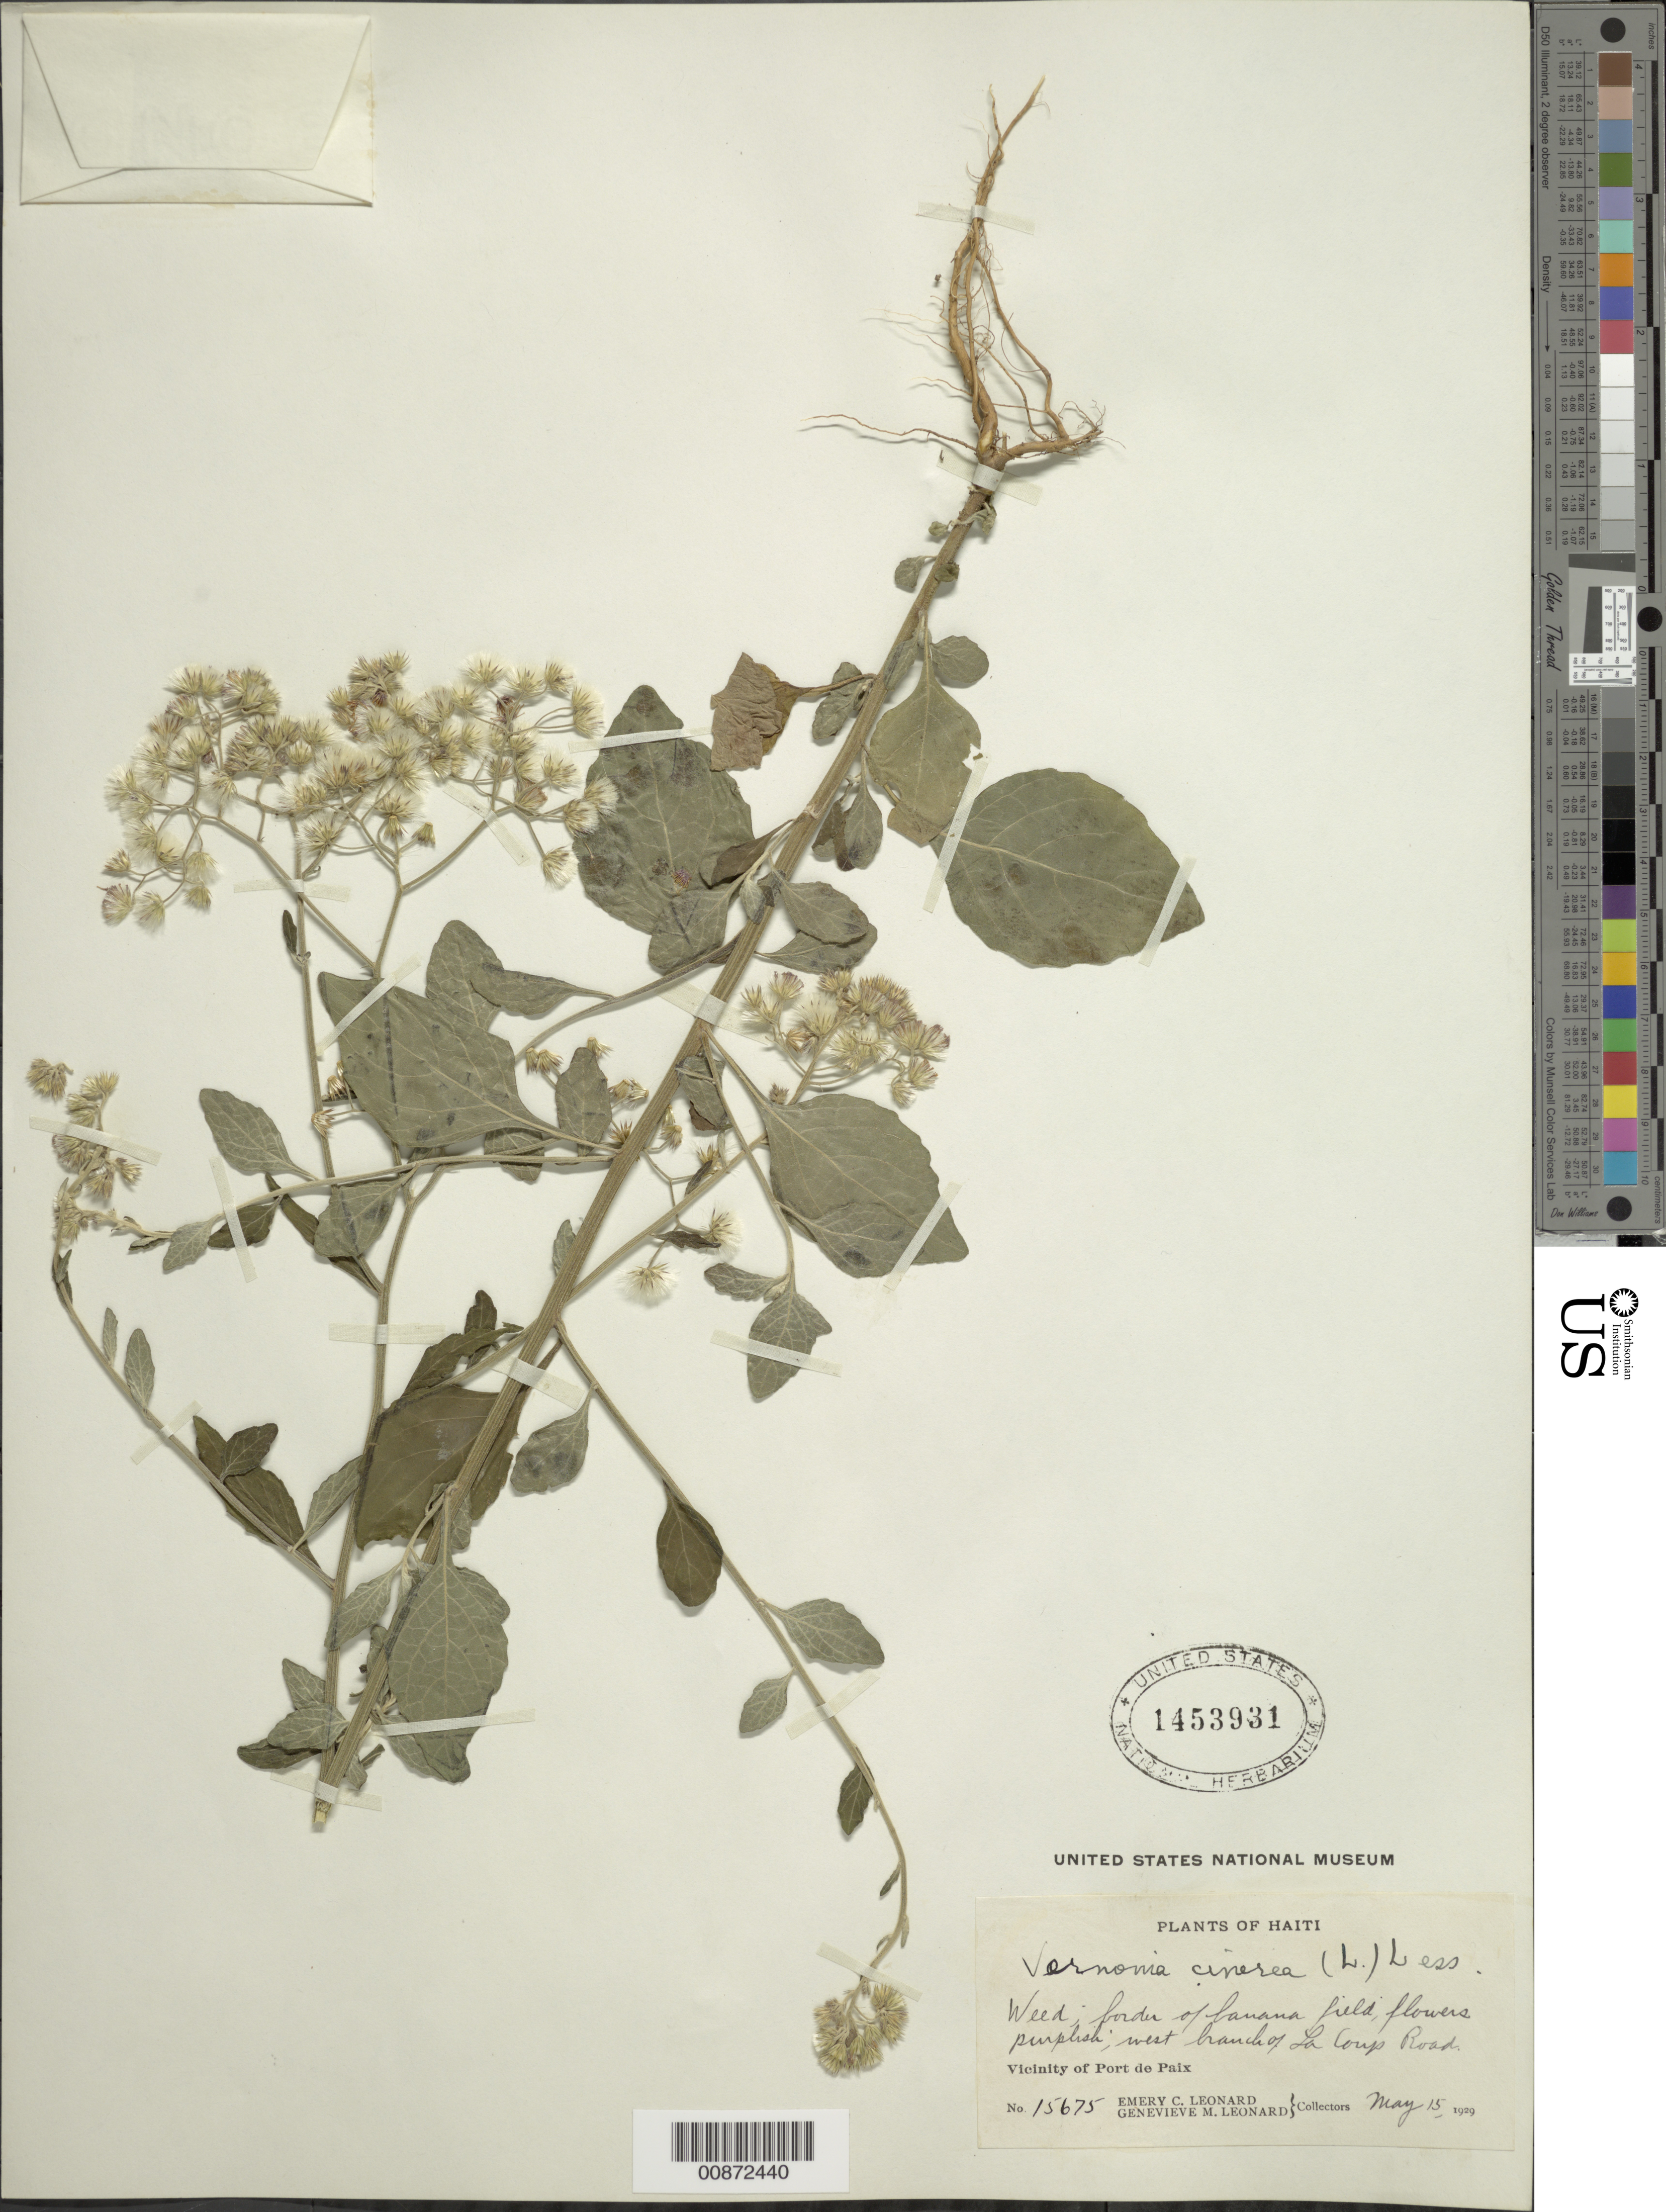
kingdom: Plantae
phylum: Tracheophyta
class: Magnoliopsida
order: Asterales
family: Asteraceae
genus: Cyanthillium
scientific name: Cyanthillium cinereum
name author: (L.) H. Rob.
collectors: E. C. Leonard & G. M. Leonard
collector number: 15675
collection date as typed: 15 May 1929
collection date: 1929-05-15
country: Haiti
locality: West branch of La Coup Road. Vicinity of Port de Paix.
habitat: Border of banana field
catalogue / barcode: US 1453931